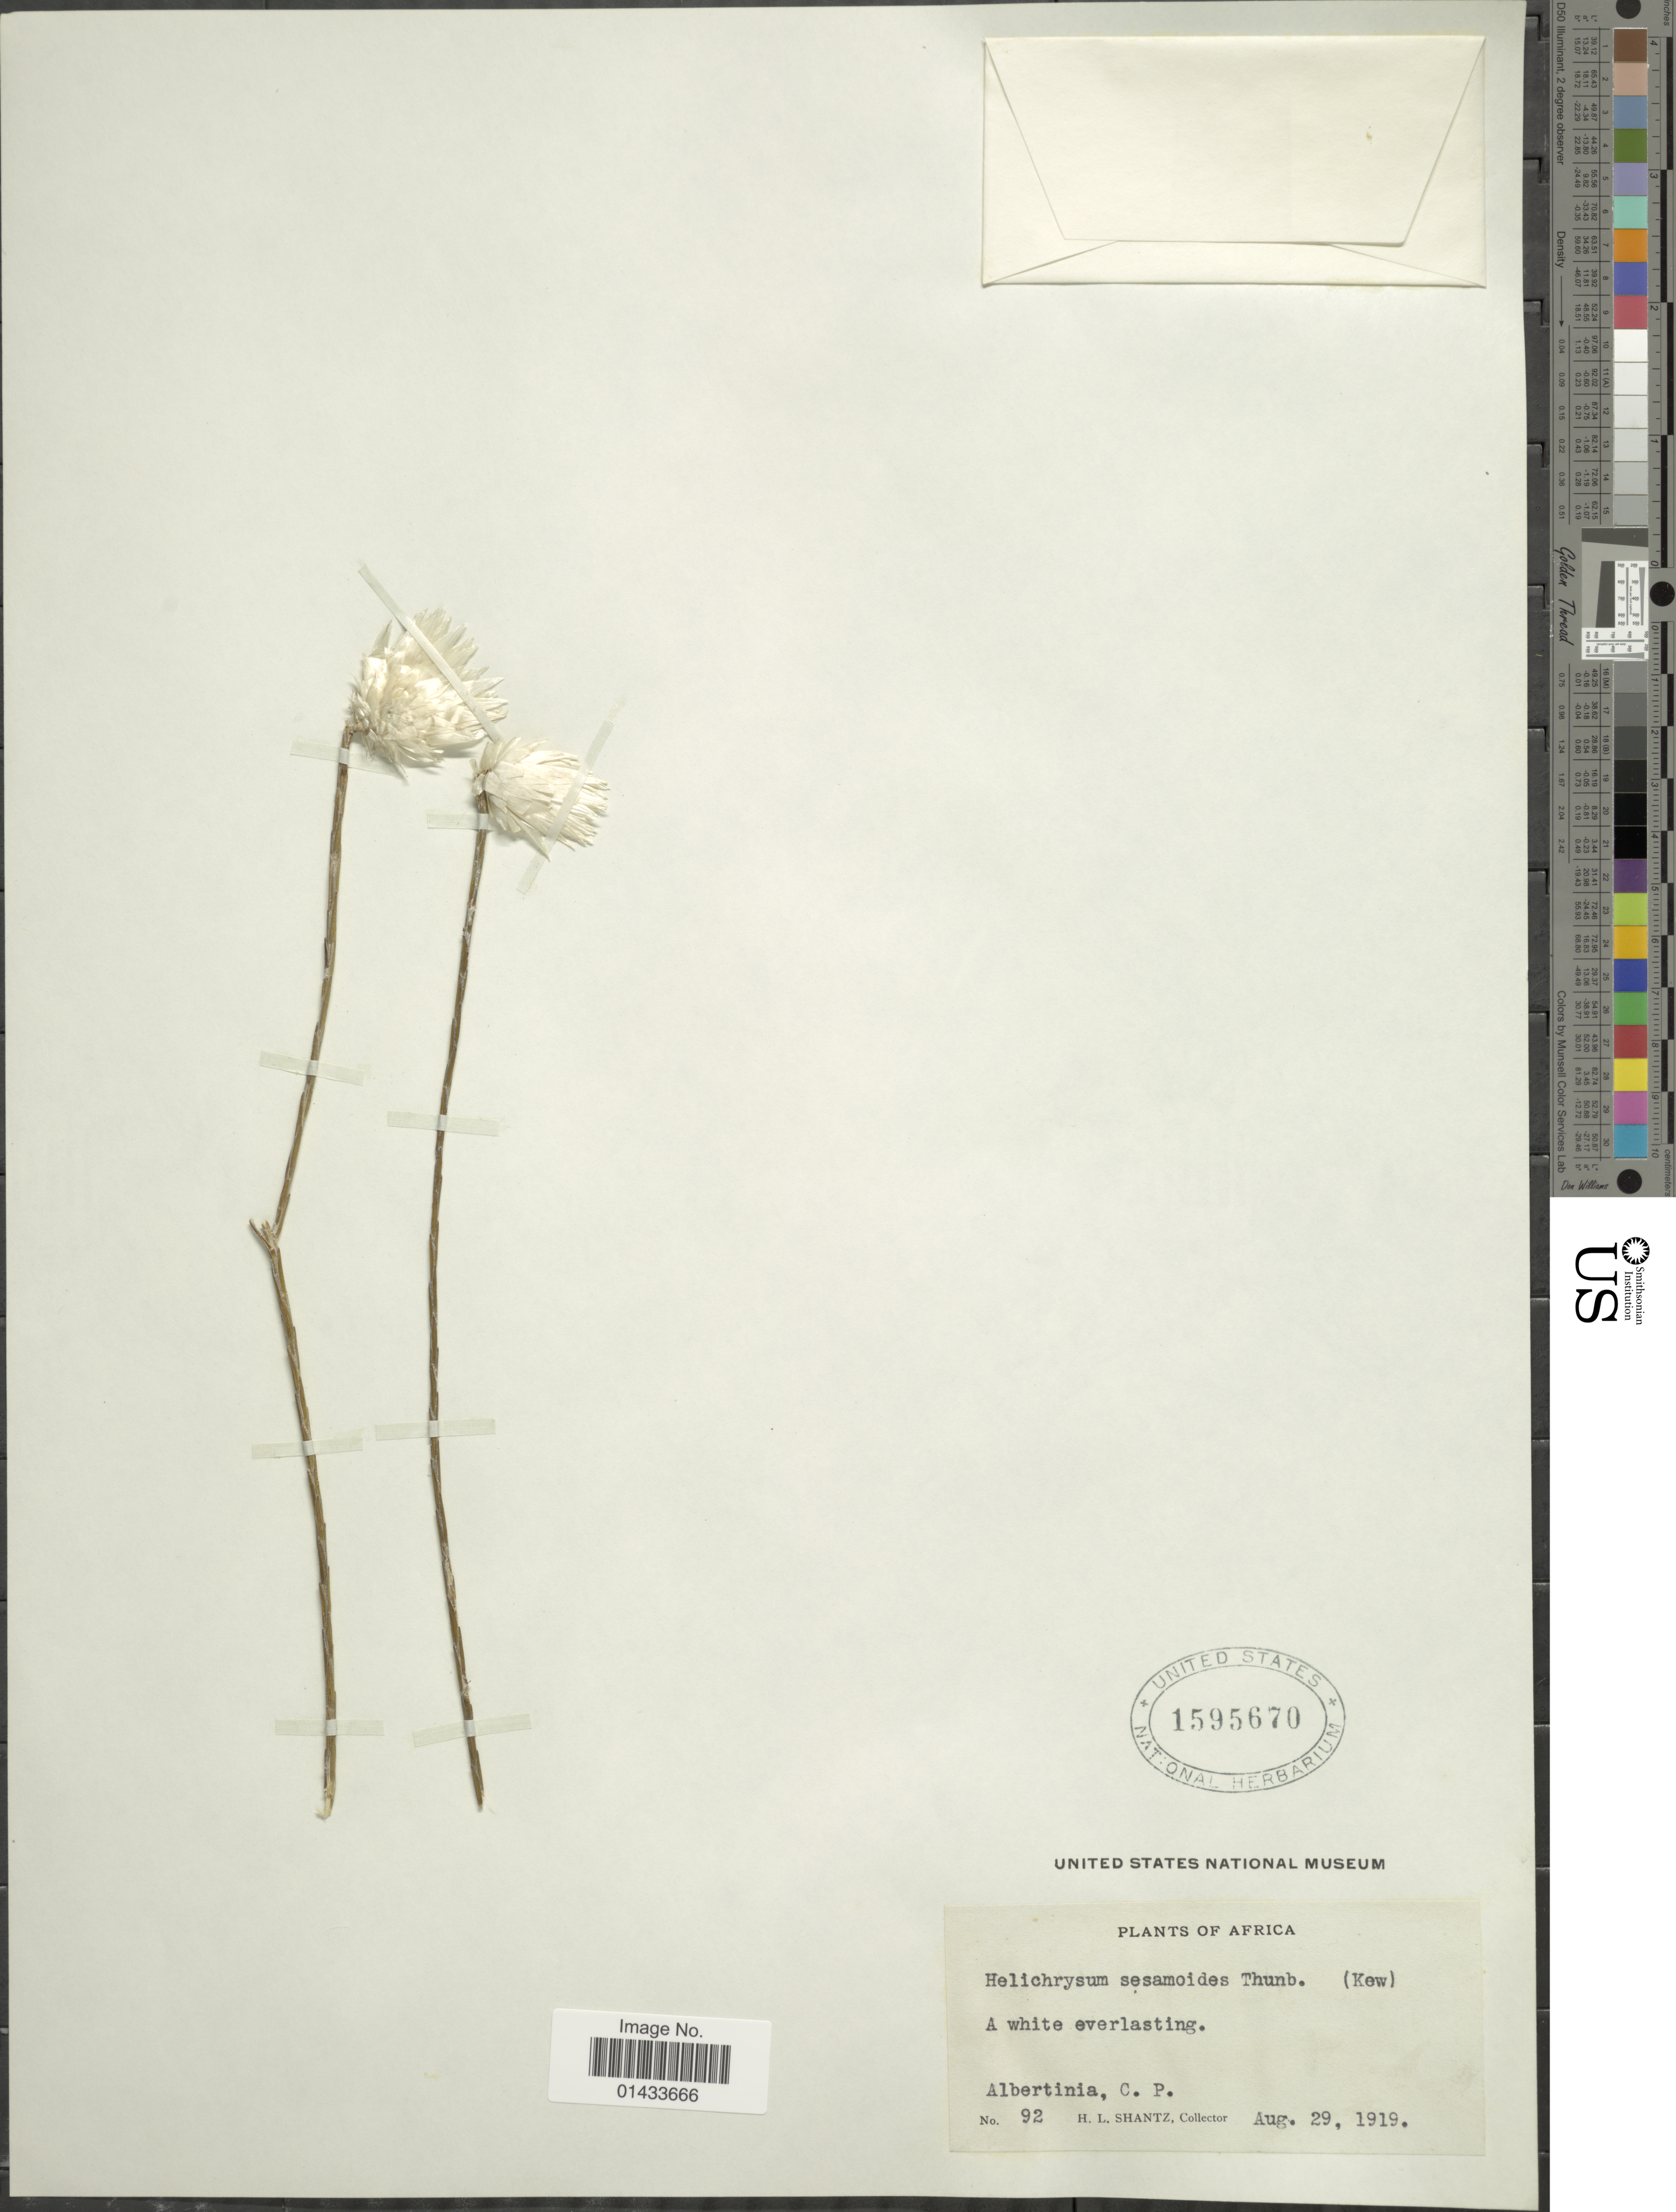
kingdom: Plantae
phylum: Tracheophyta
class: Magnoliopsida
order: Asterales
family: Asteraceae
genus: Helichrysum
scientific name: Helichrysum sesamoides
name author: A. Cunn.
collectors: H. Shantz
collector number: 92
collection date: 1919-08-29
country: South Africa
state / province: Western Cape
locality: Albertinia, C. P.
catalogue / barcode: US 1595670